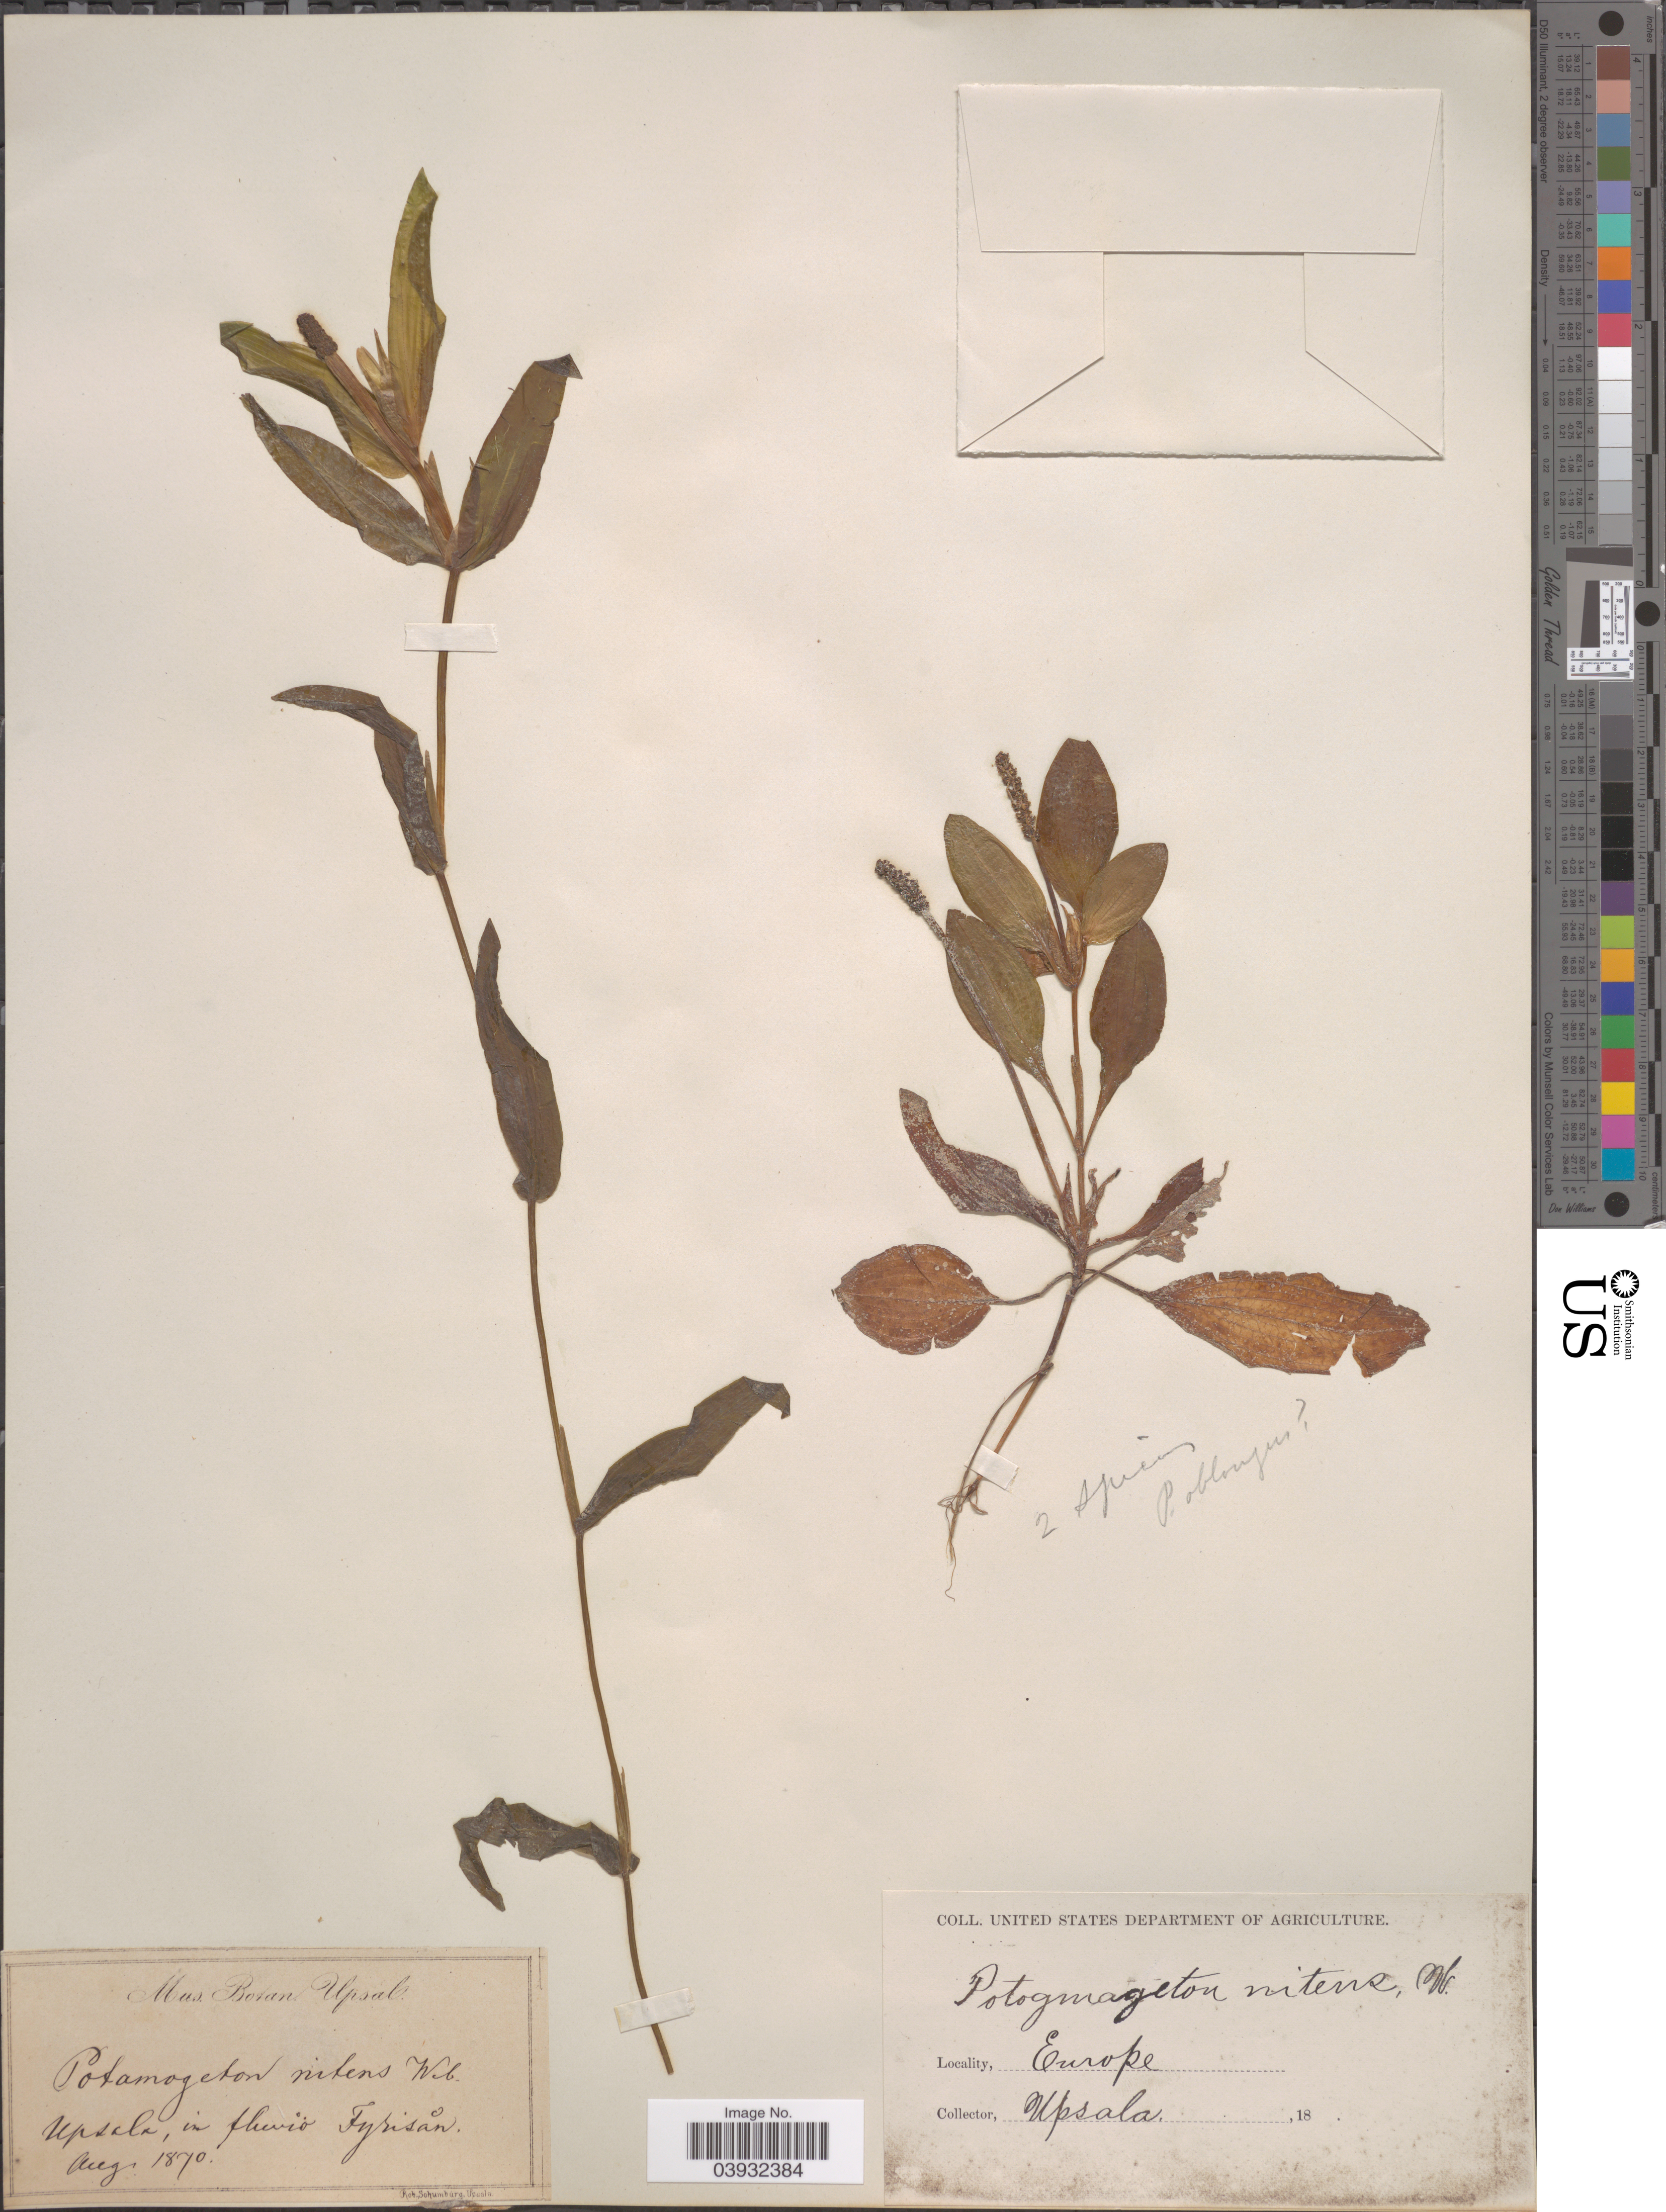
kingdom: Plantae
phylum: Tracheophyta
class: Liliopsida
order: Alismatales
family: Potamogetonaceae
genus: Potamogeton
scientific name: Potamogeton nitens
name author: Willd. ex Cham. & Schltdl.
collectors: R. Schumburg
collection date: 1870-08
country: Sweden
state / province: Uppsala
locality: Upsala, in fluvio Fyrisån.